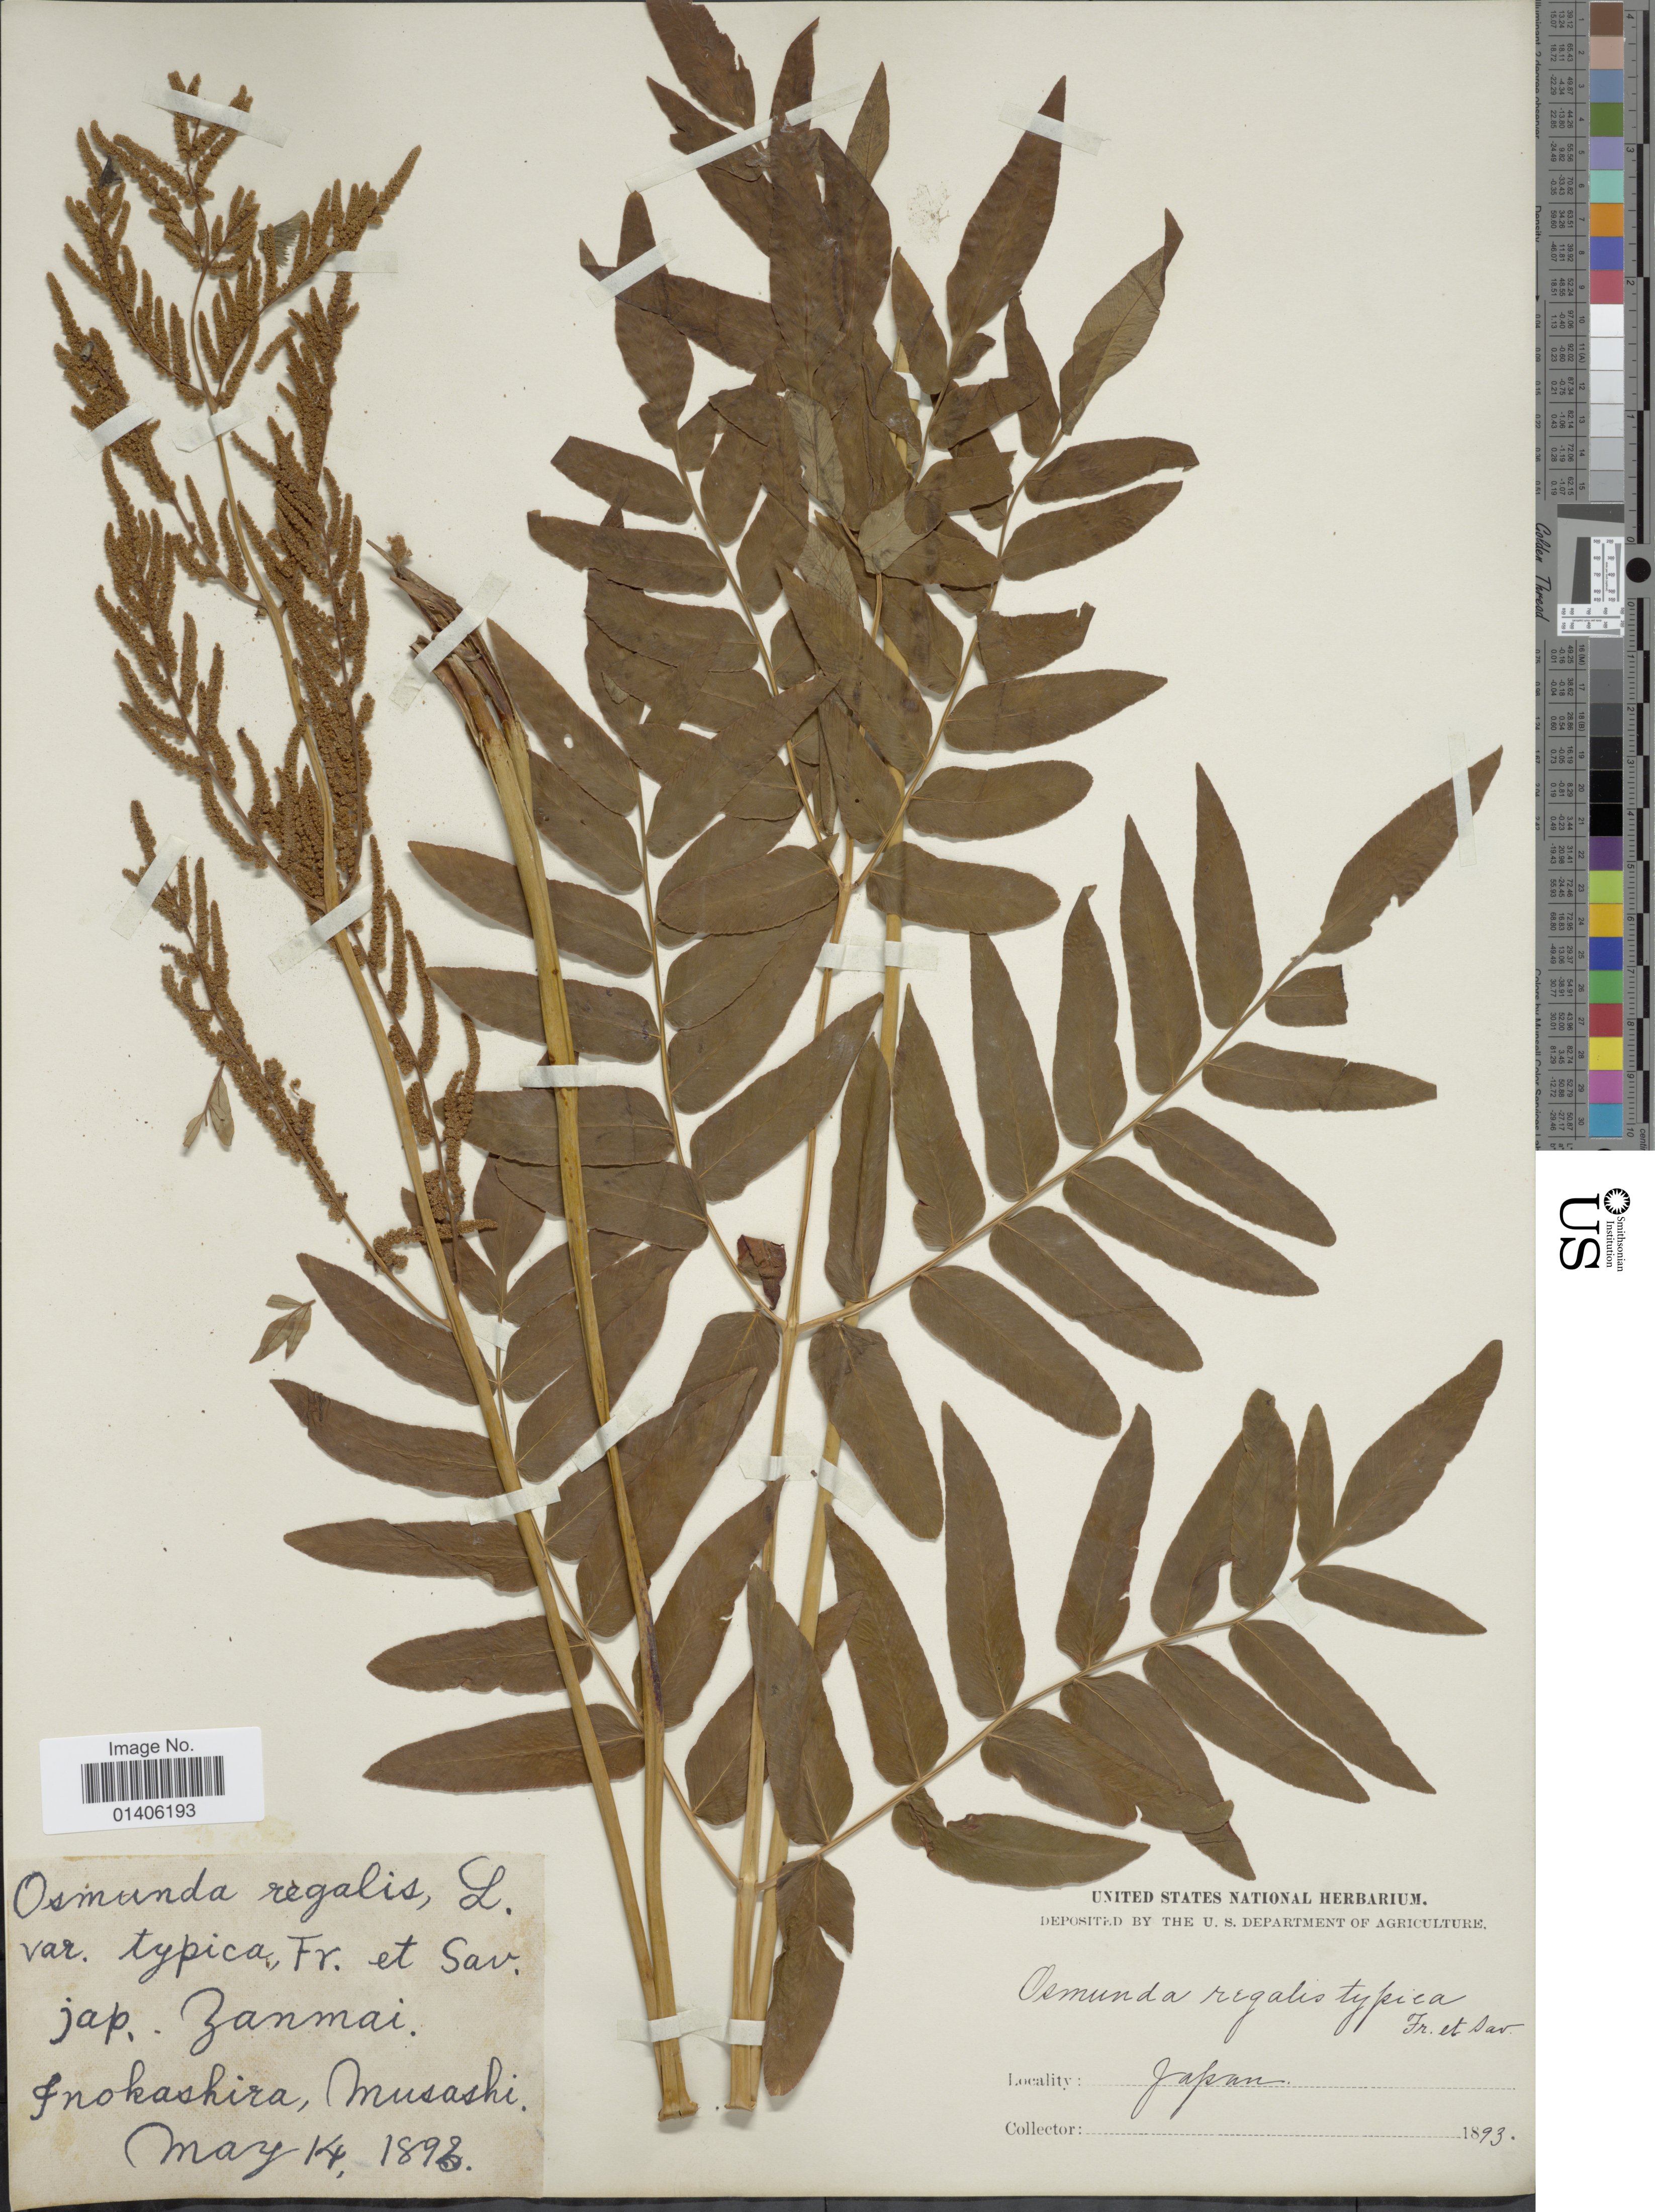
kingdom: Plantae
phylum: Tracheophyta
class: Polypodiopsida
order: Osmundales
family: Osmundaceae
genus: Osmunda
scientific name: Osmunda lancea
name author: Thunb.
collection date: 1893-05-14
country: Japan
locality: Zanmai, Inokashira, Musashi